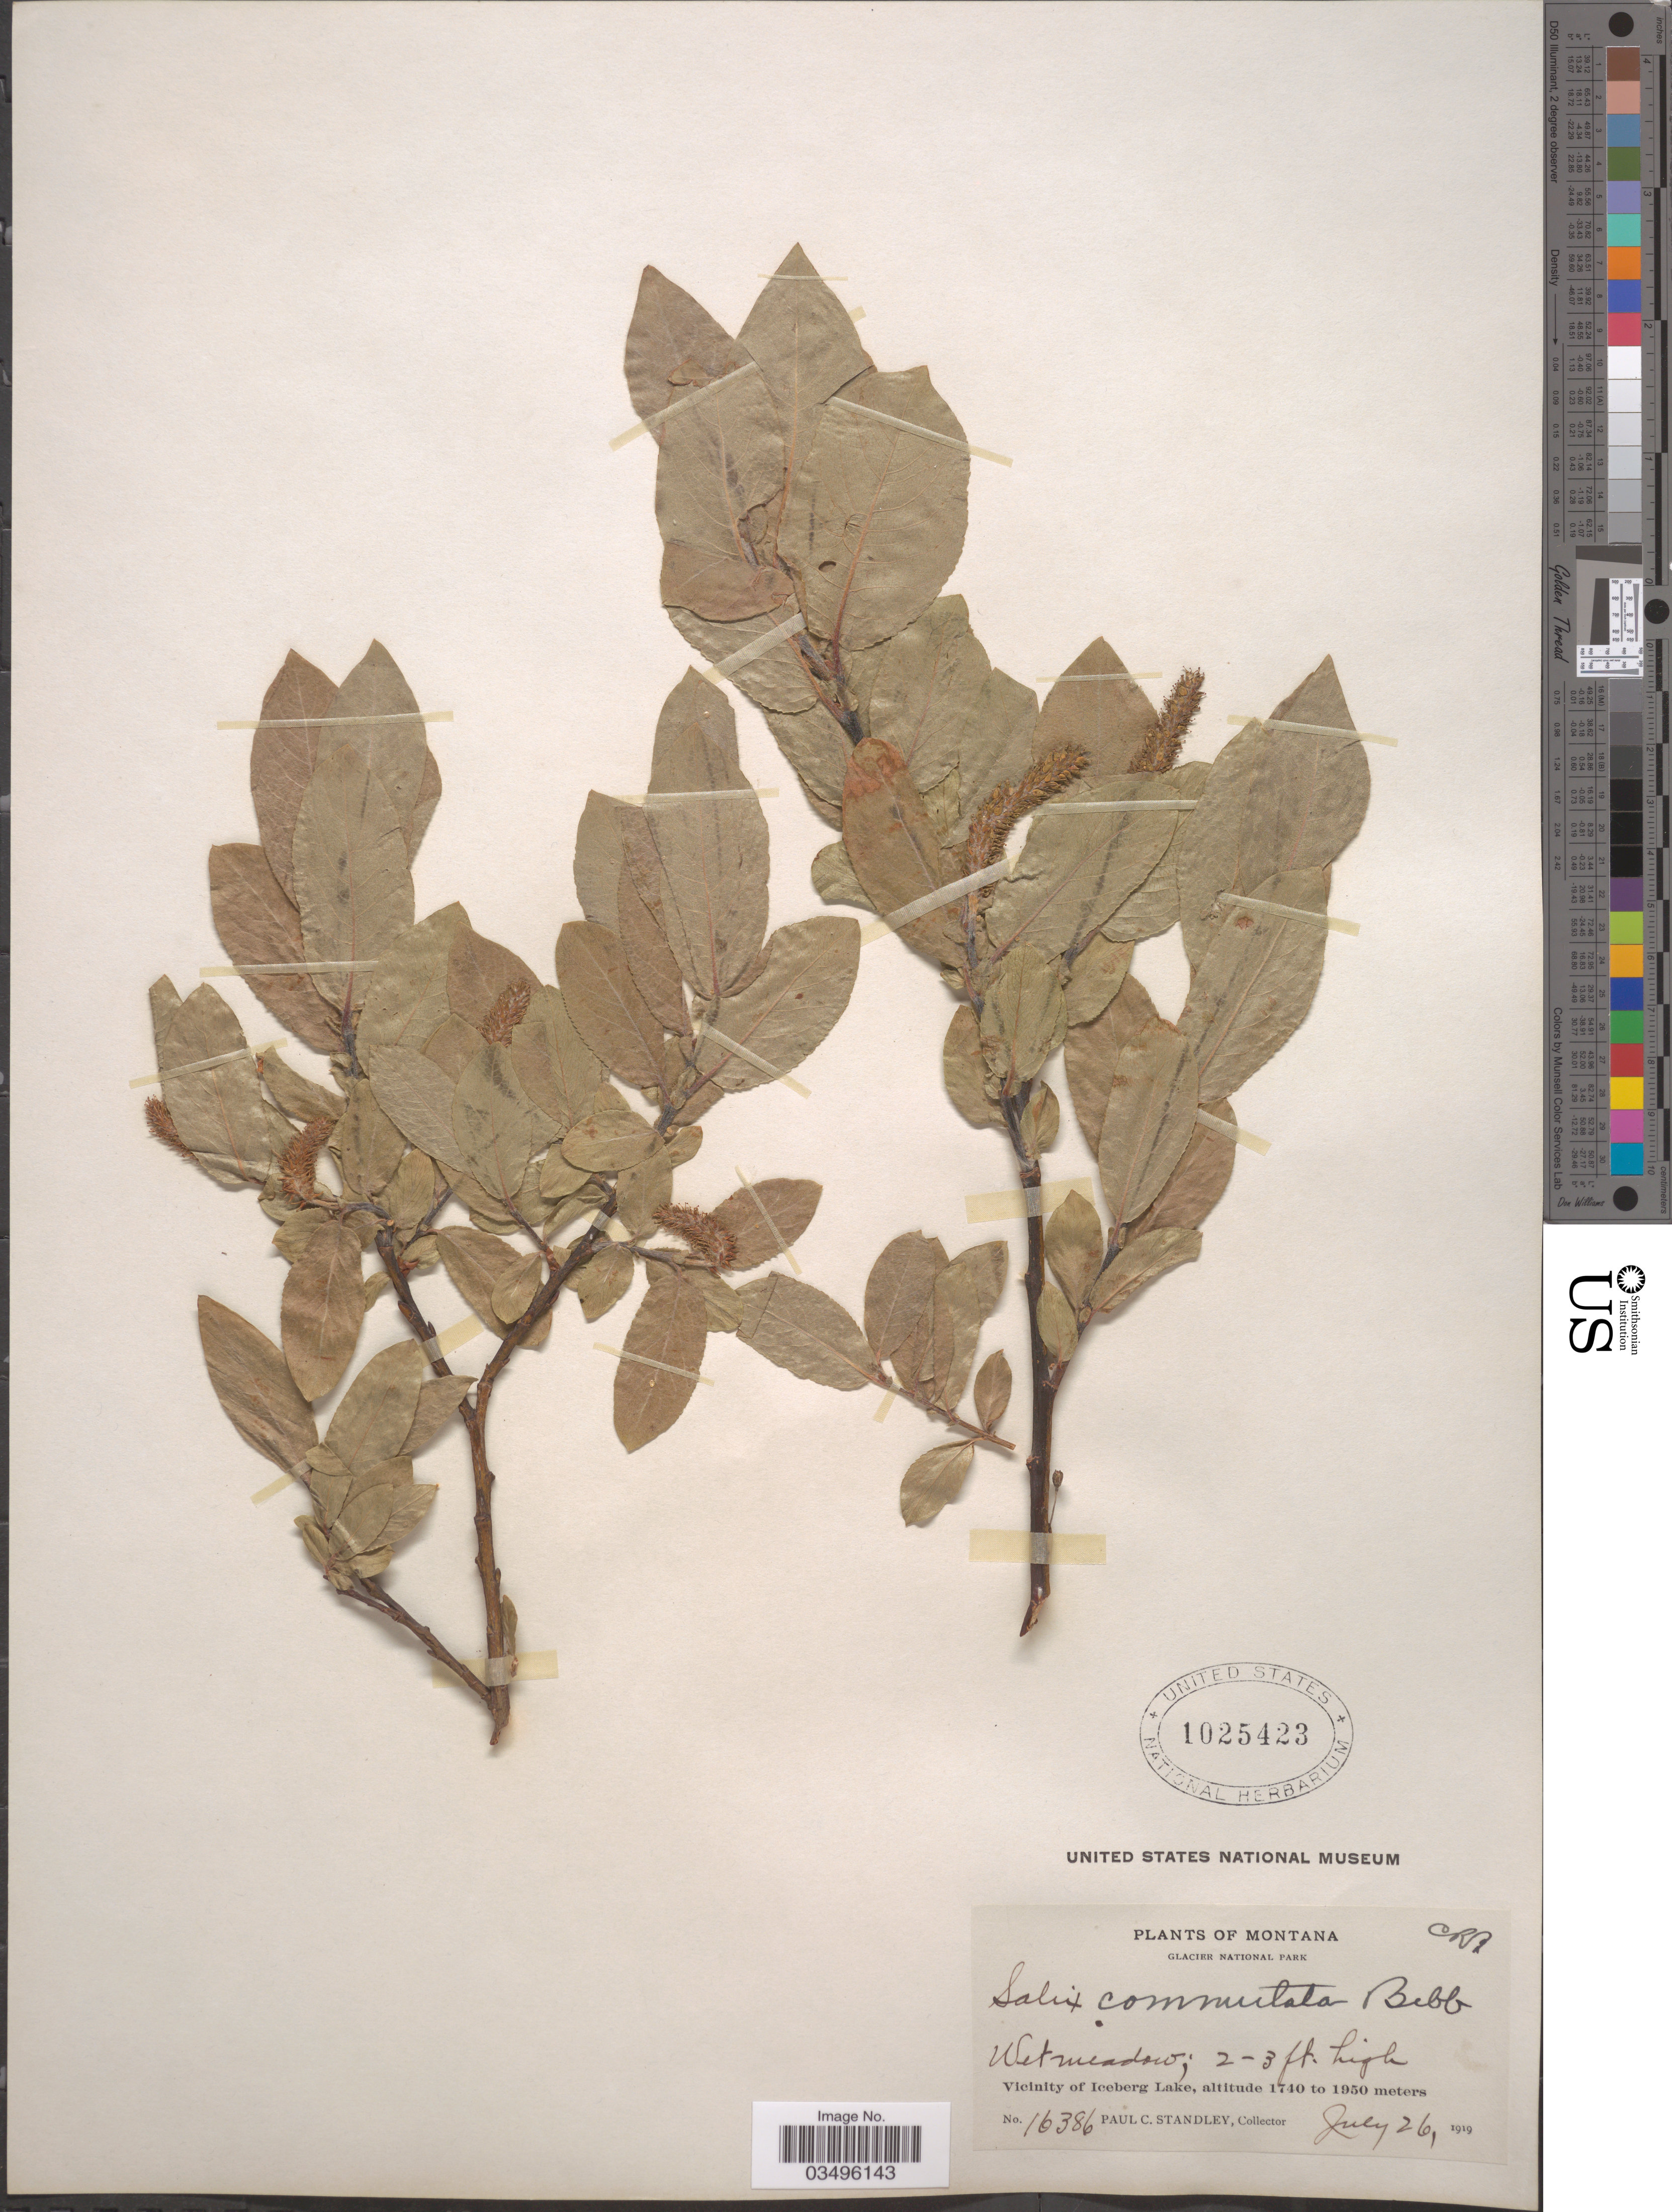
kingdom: Plantae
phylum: Tracheophyta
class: Magnoliopsida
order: Malpighiales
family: Salicaceae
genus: Salix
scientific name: Salix commutata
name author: Bebb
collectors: P. C. Standley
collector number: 16386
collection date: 1919-07-26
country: United States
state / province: Montana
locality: Glacier National Park. Vicinity of Iceberg Lake.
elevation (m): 1740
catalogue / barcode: US 1025423